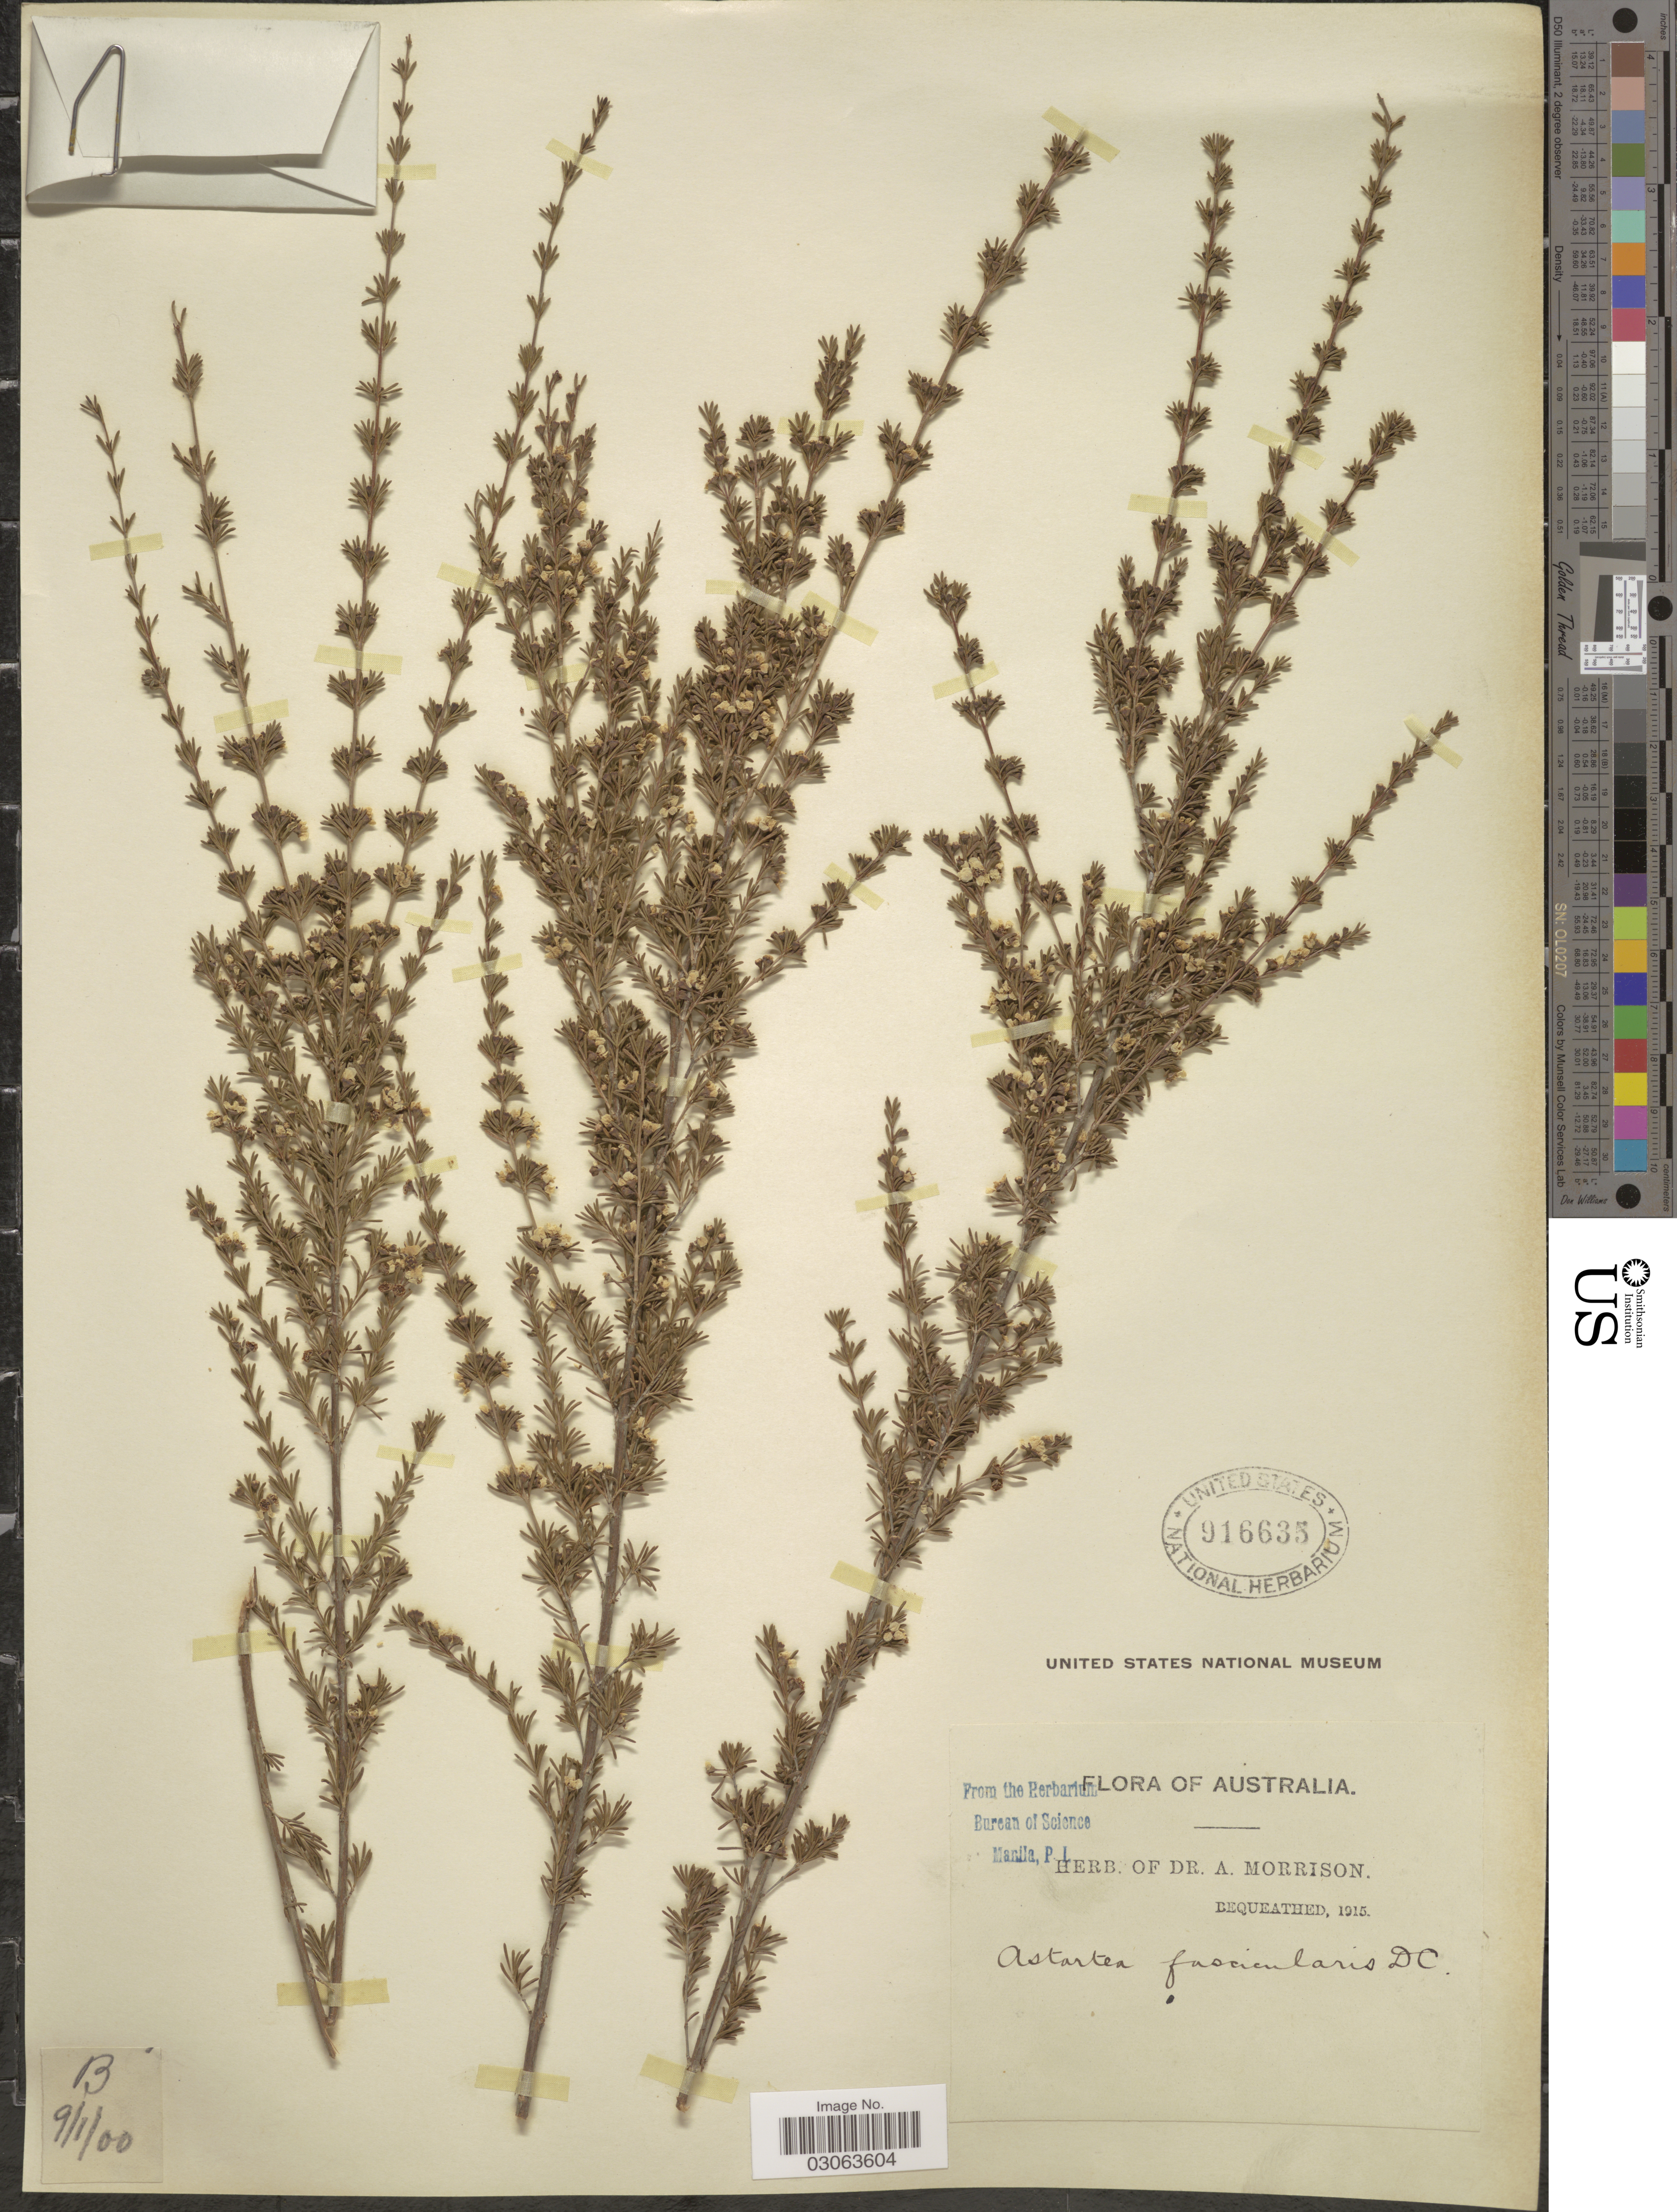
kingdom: Plantae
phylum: Tracheophyta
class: Magnoliopsida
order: Myrtales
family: Myrtaceae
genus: Astartea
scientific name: Astartea fascicularis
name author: (Labill.) A. Cunn. ex DC.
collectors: ex herb. Dr. A. Morrison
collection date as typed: Transcribed d/m/y: 9/1/0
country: Australia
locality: B.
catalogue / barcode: US 916635